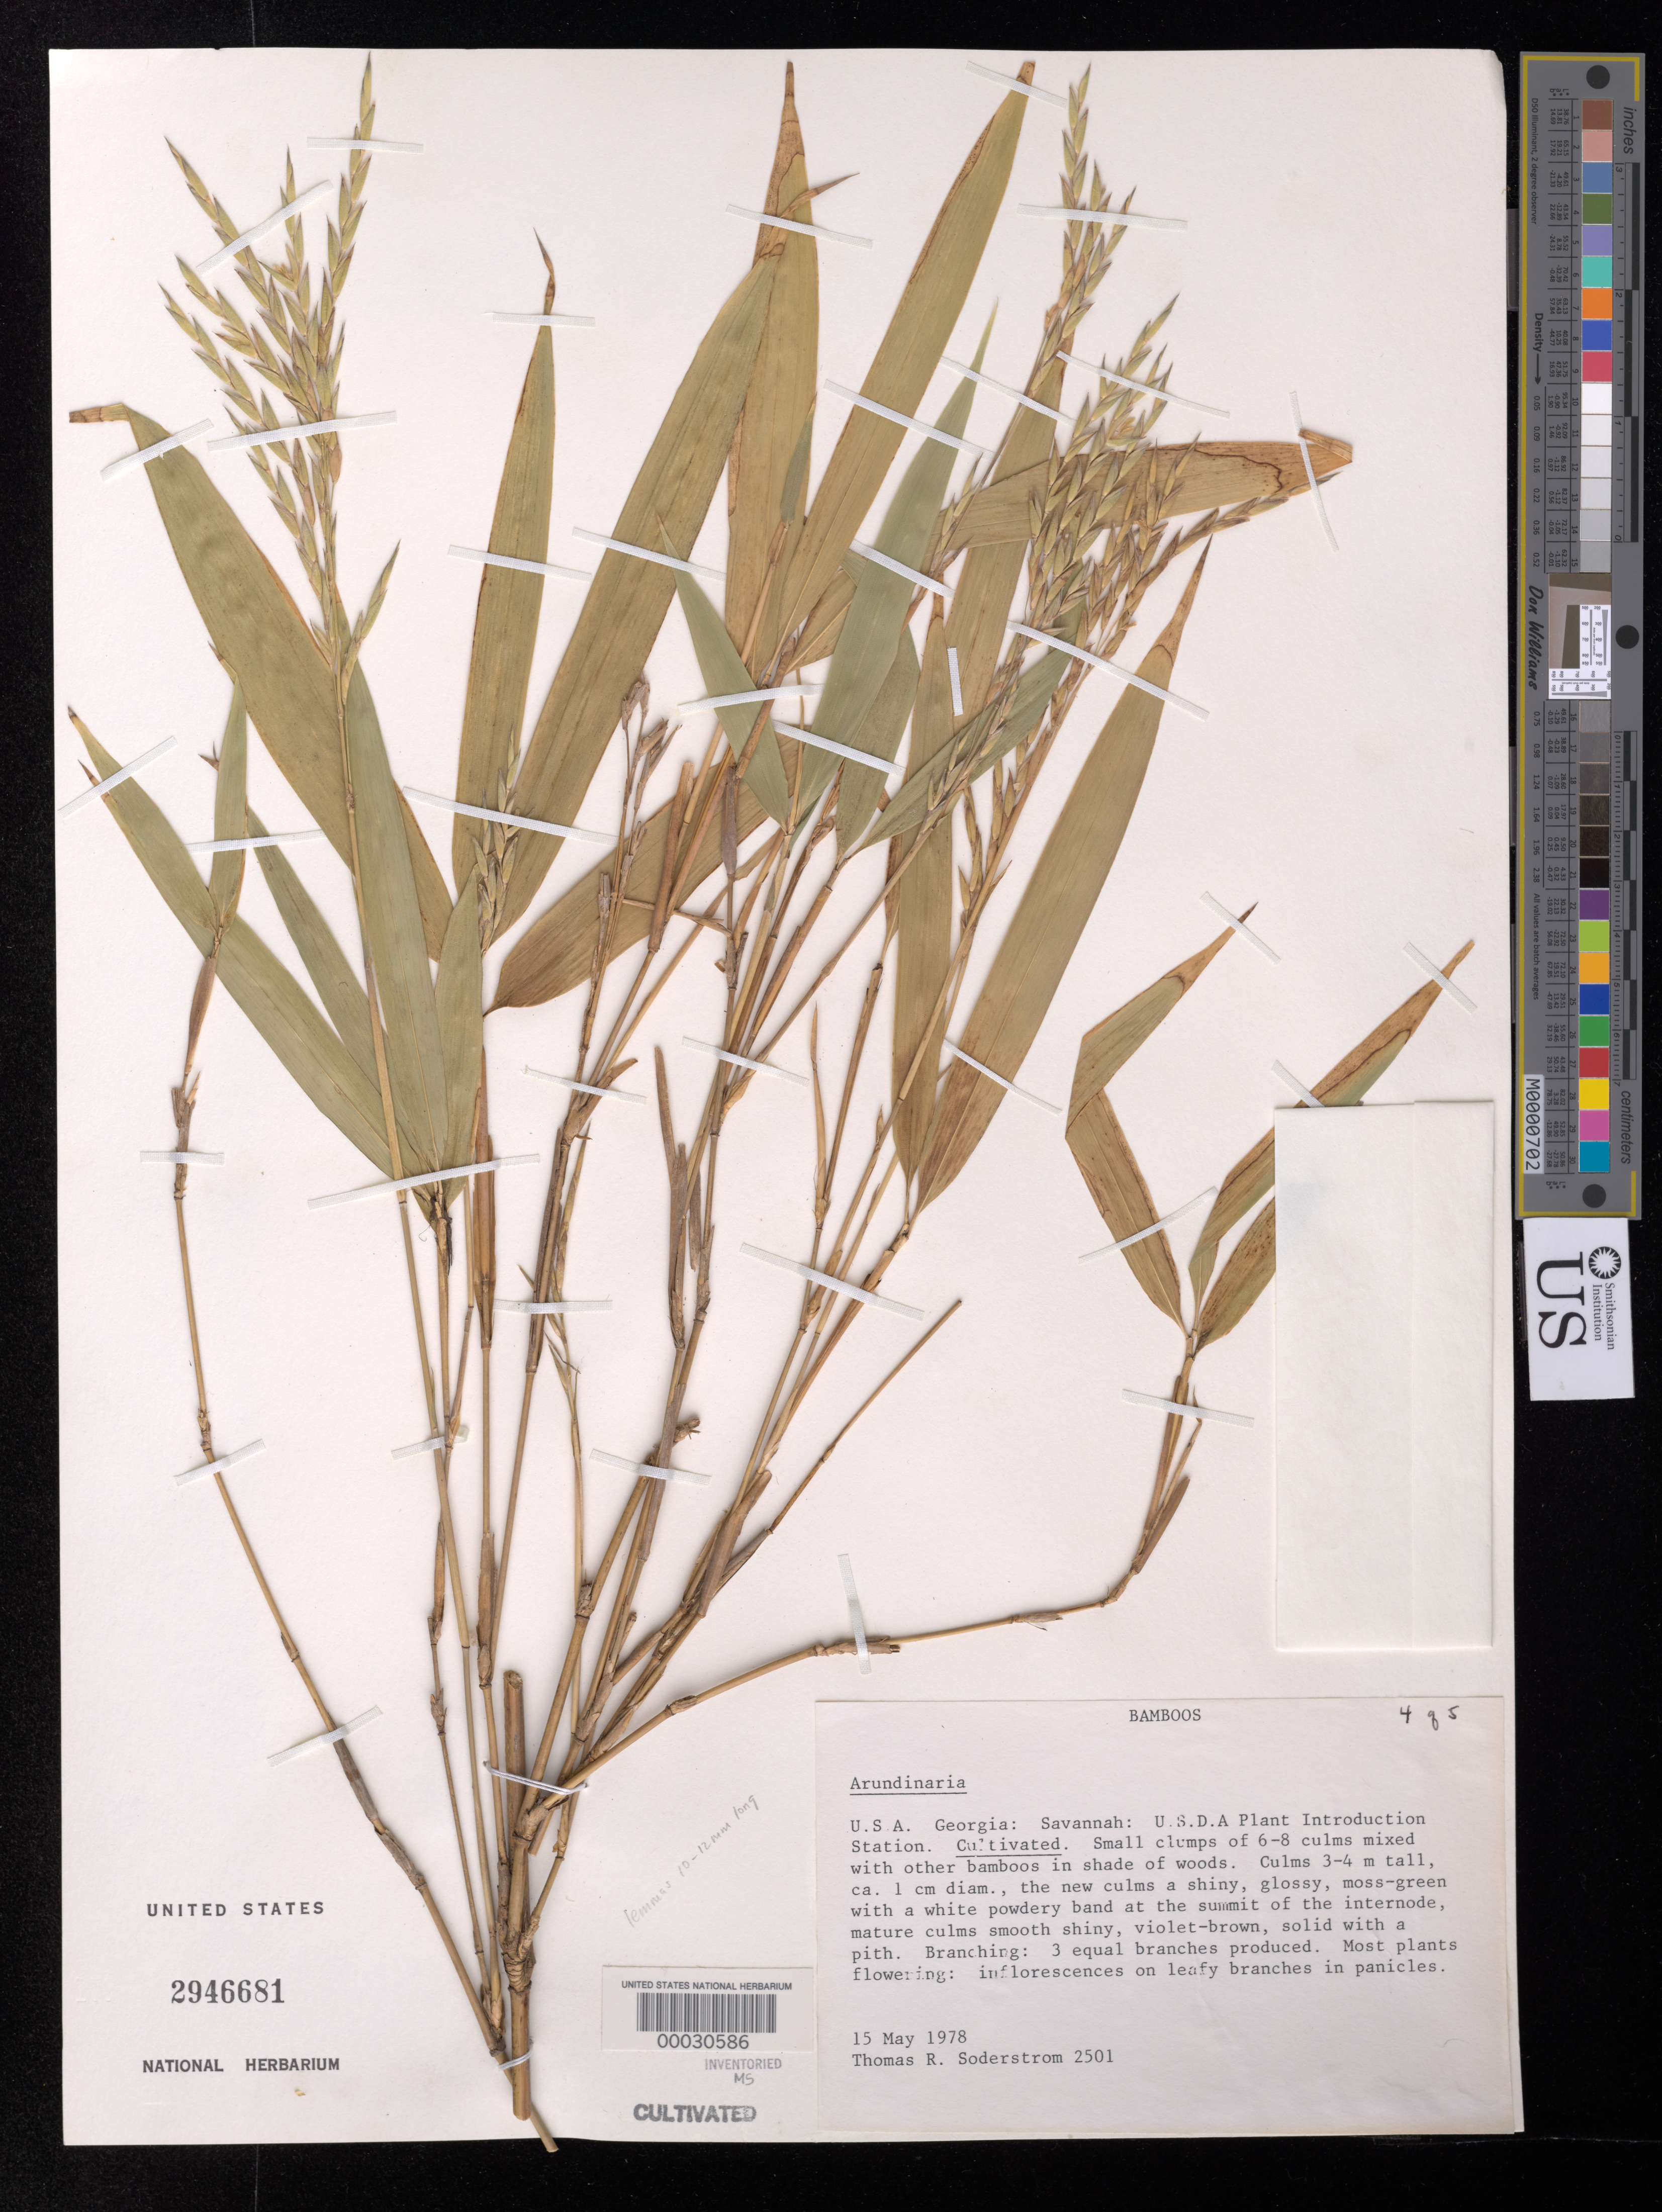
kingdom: Plantae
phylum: Tracheophyta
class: Liliopsida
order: Poales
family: Poaceae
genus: Arundinaria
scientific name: Arundinaria funghomii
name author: McClure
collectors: T. R. Soderstrom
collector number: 2501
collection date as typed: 15 May 1978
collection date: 1978-05-15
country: United States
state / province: Georgia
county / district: Chatham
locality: Usda p.i. station (savannah)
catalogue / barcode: US 2946681